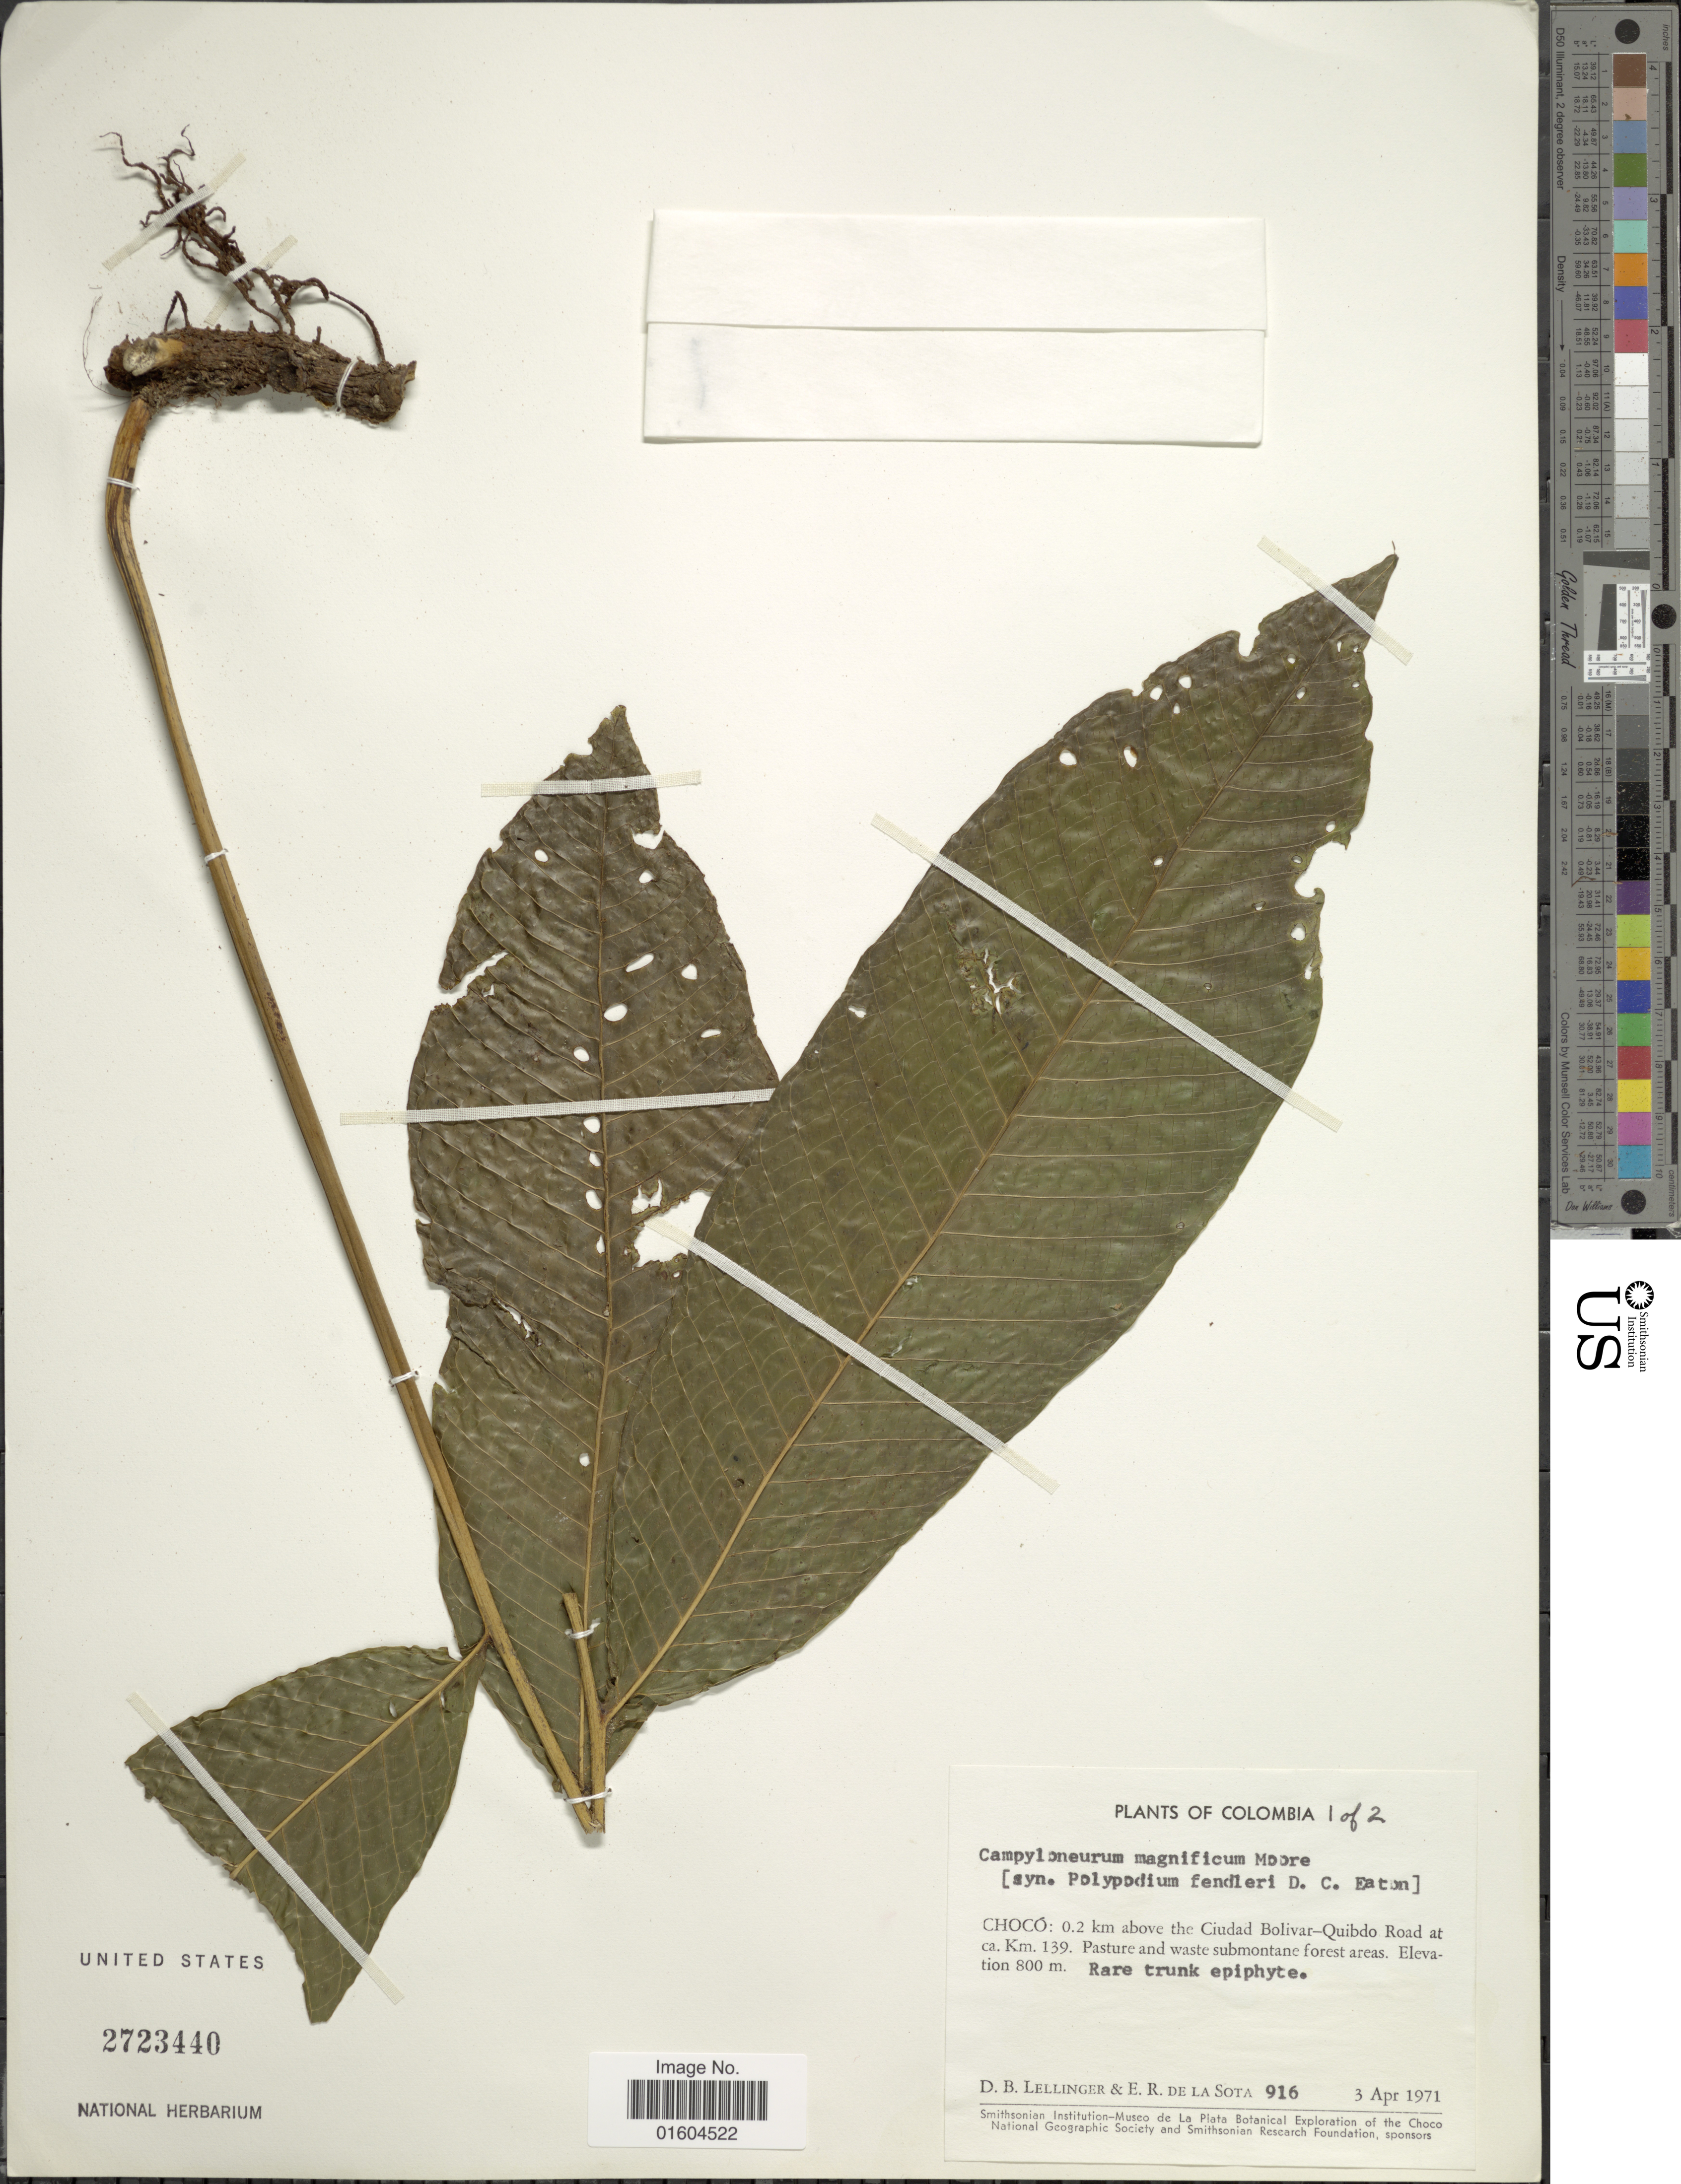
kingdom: Plantae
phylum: Tracheophyta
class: Polypodiopsida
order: Polypodiales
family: Polypodiaceae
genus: Campyloneurum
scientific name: Campyloneurum magnificum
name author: T. Moore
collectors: D. B. Lellinger & E. R. de la Sota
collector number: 916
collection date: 1971-04-03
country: Colombia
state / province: Chocó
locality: Colombia, Choco: 0.2 km above the Ciudad Bolivar-Quibdo Road at ca. Km. 139. Pasture and waste submontane forest areas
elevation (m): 800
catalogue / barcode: US 2723440